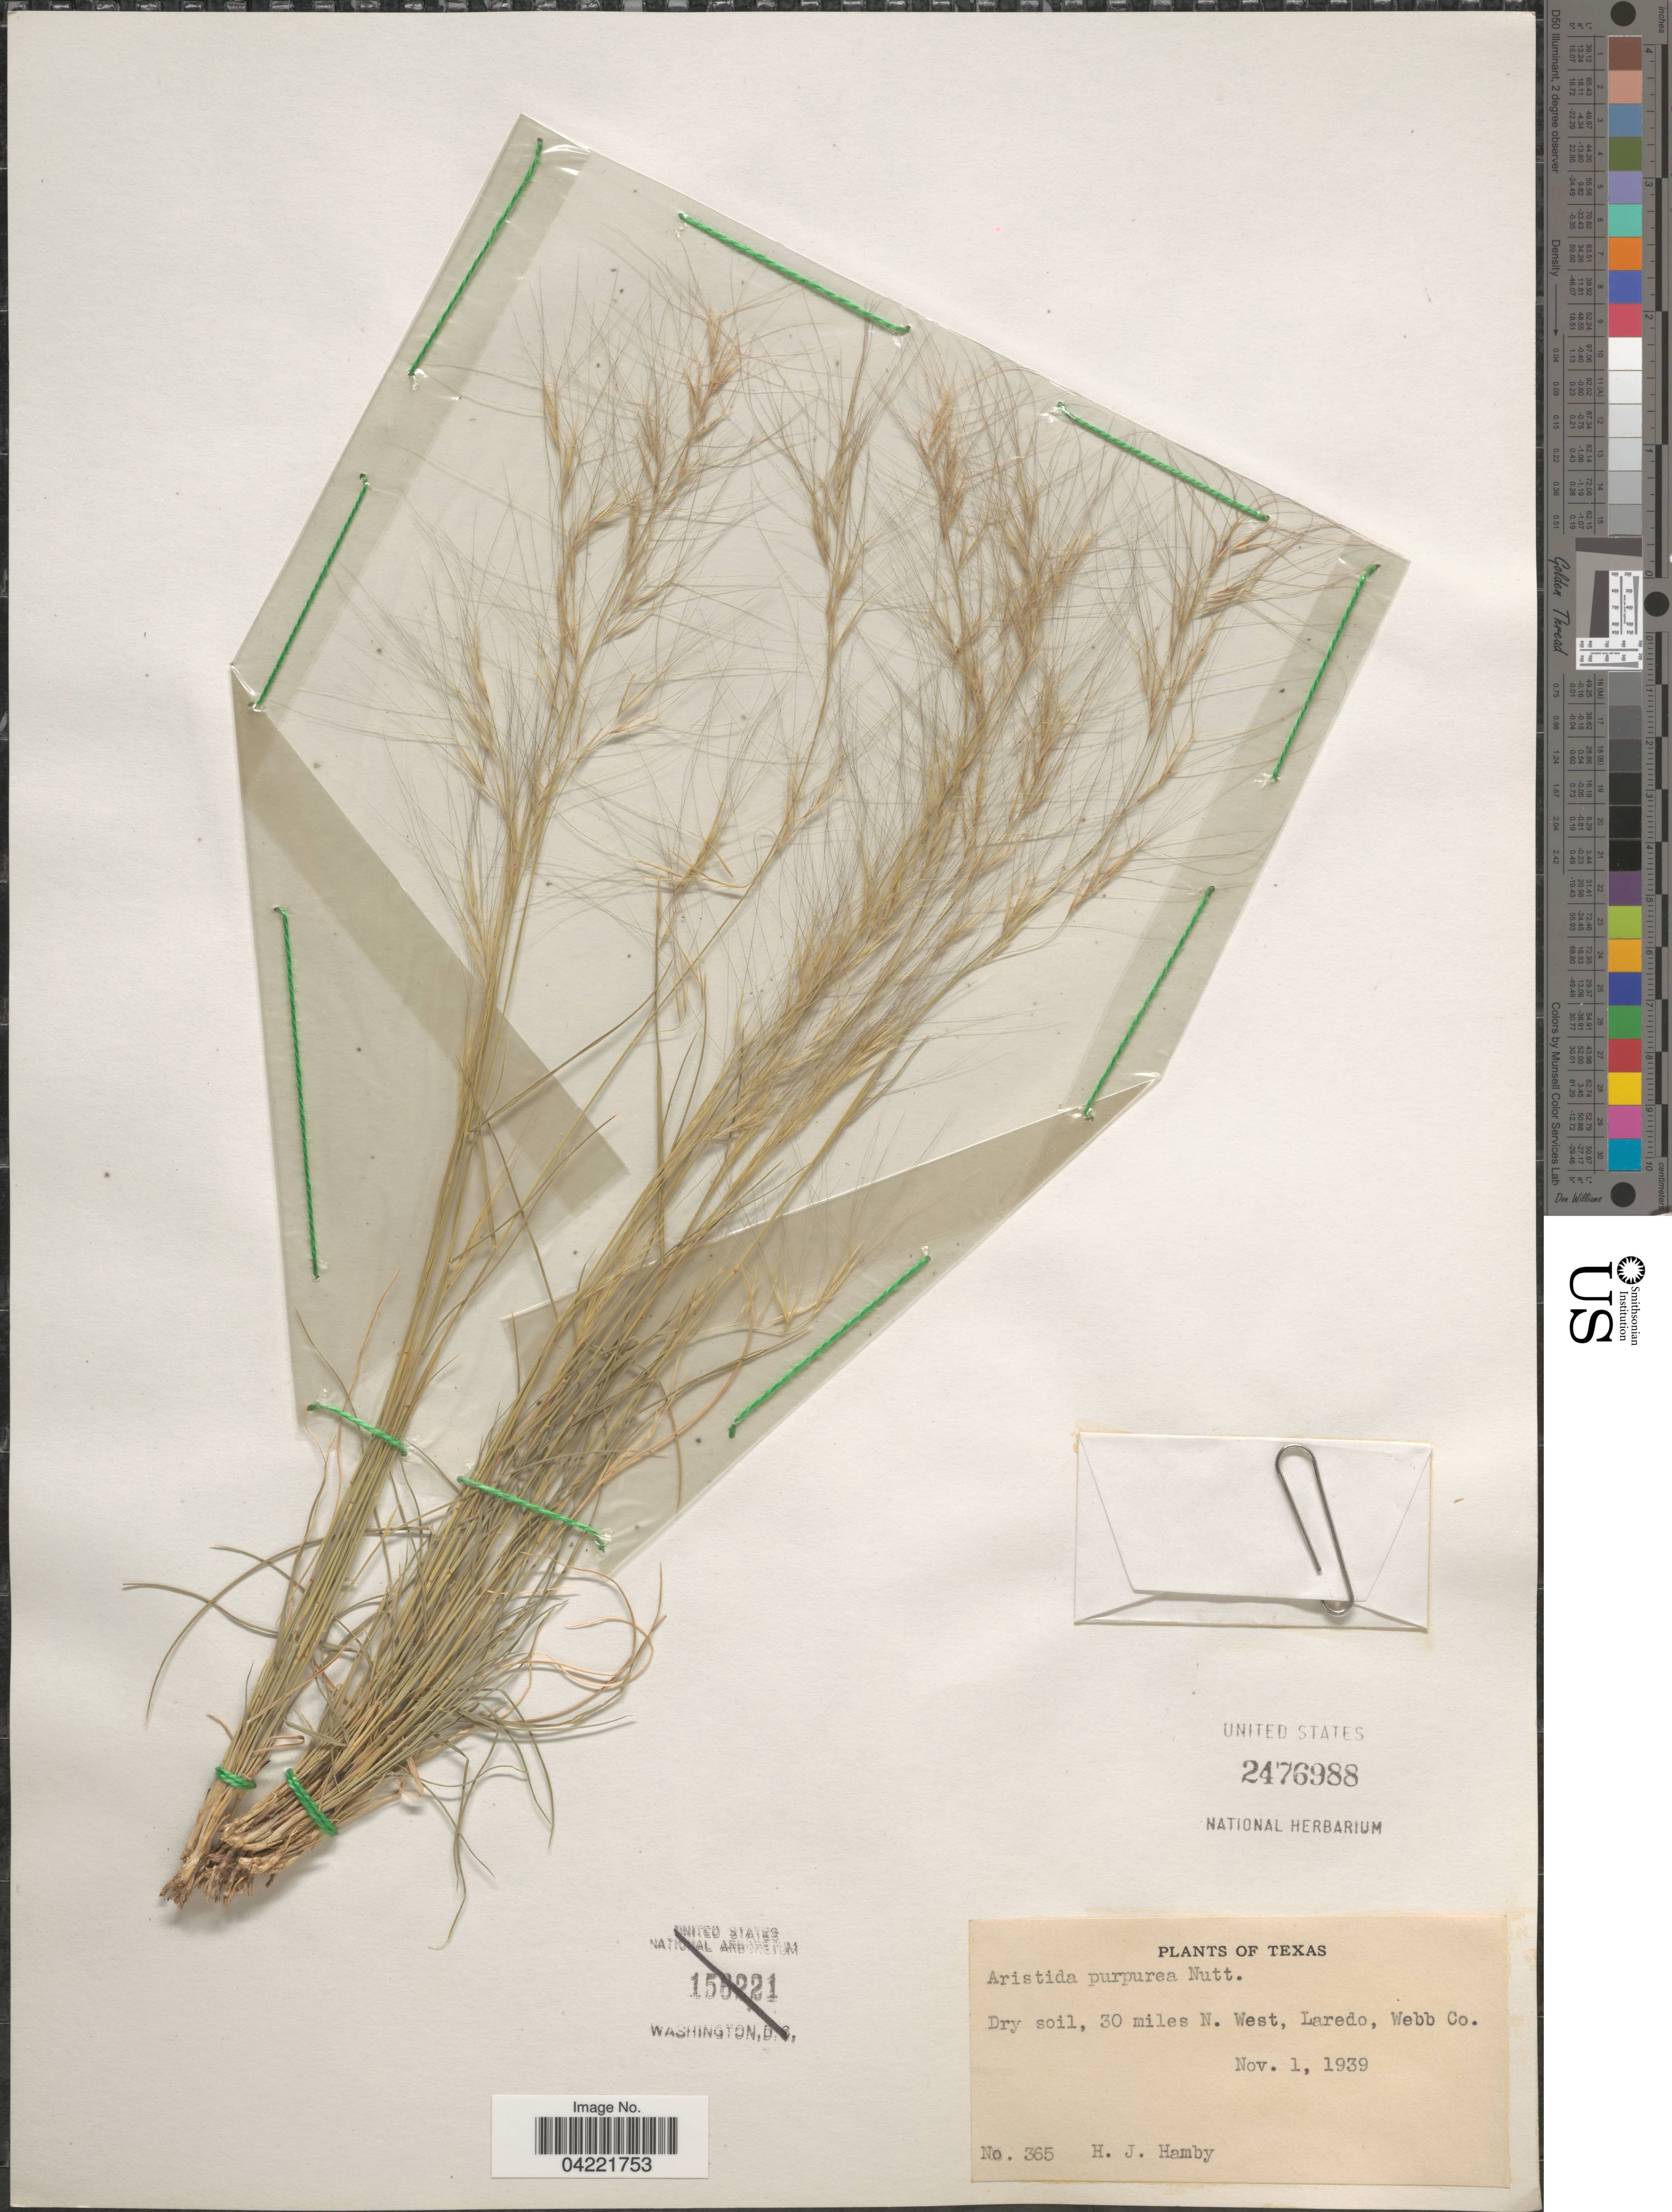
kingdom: Plantae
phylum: Tracheophyta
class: Liliopsida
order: Poales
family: Poaceae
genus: Aristida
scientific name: Aristida purpurea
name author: Nutt.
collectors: H. Hamby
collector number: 365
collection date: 1939-11-01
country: United States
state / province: Texas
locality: Dry soil, 30 miles N. West, Laredo, Webb Co.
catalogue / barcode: US 2476988